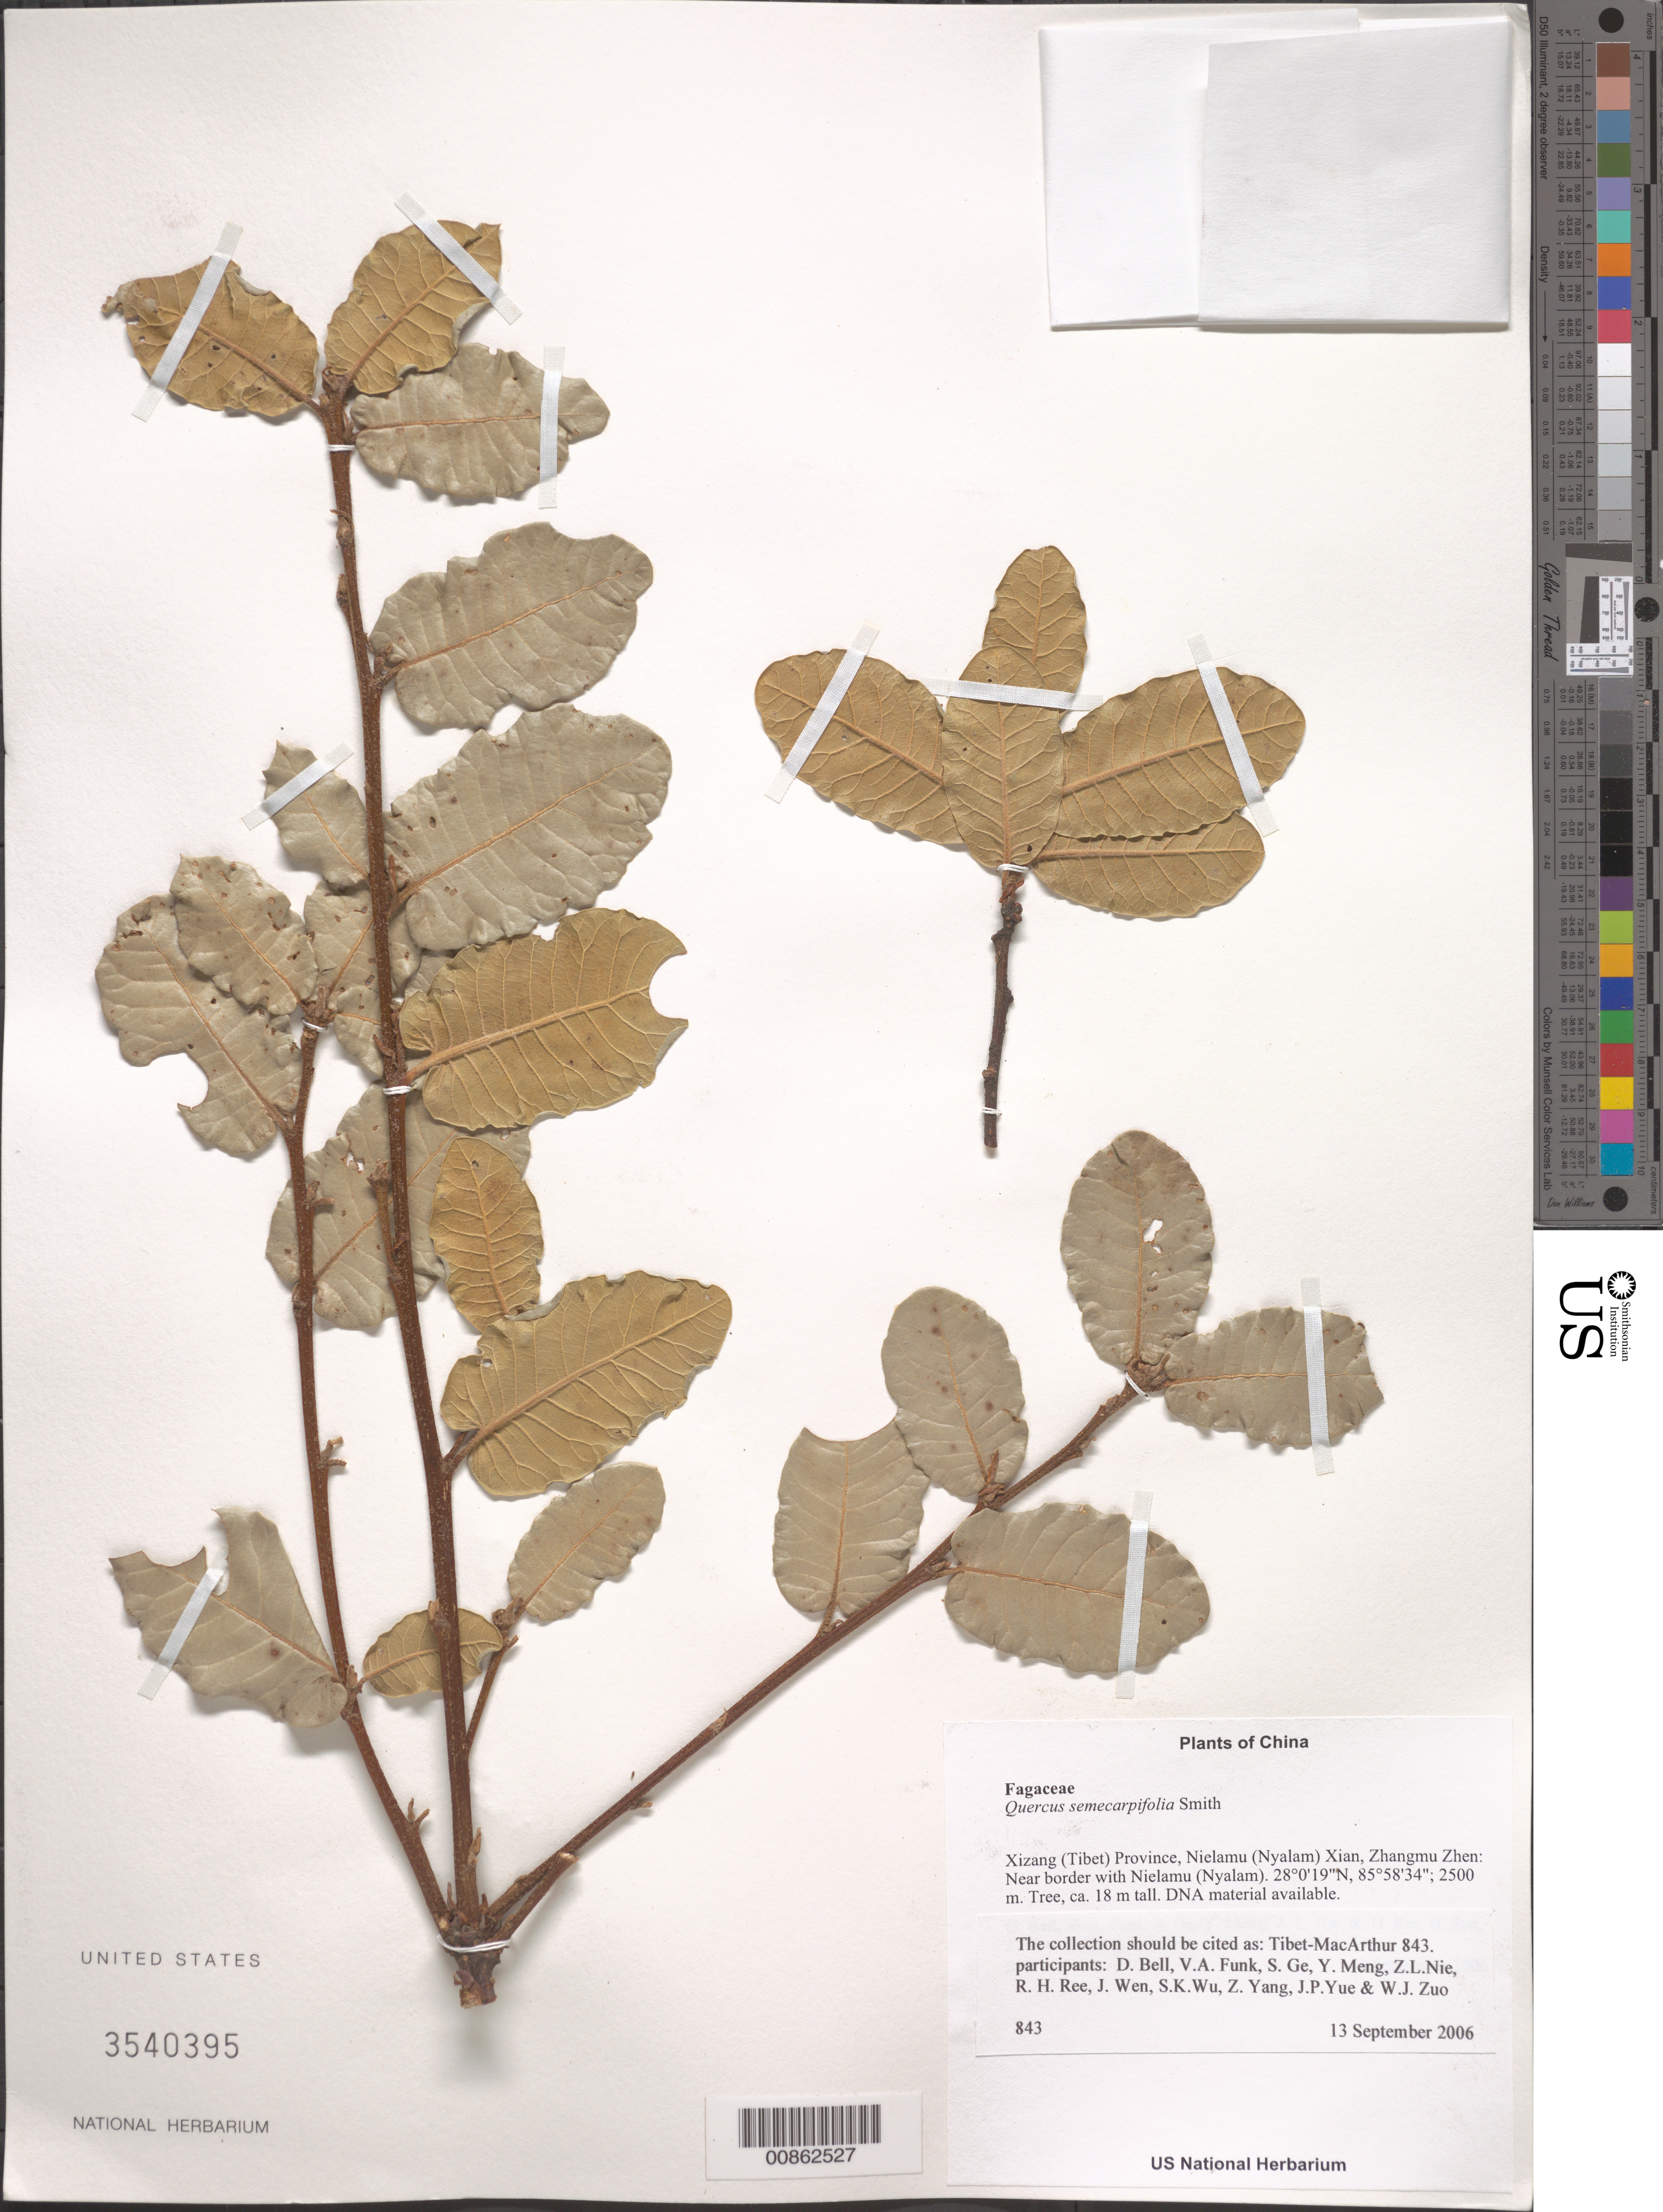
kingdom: Plantae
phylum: Tracheophyta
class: Magnoliopsida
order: Fagales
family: Fagaceae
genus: Quercus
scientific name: Quercus semecarpifolia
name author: Sm.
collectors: Tibet-MacArthur, D. A. Bell, V. Funk, S. Ge, Y. Meng, Z. Nie, R. Ree, H. Sun, J. Wen, Z. Yang, J. Yue, Z. Zhou & W. Zuo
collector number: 843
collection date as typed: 13 Sep 2006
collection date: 2006-09-13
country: China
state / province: Xizang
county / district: Nielamu (Nyalam) Xian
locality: Zhangmu Zhen. Near border with Nielamu (Nyalam).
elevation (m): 2500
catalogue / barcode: US 3540395